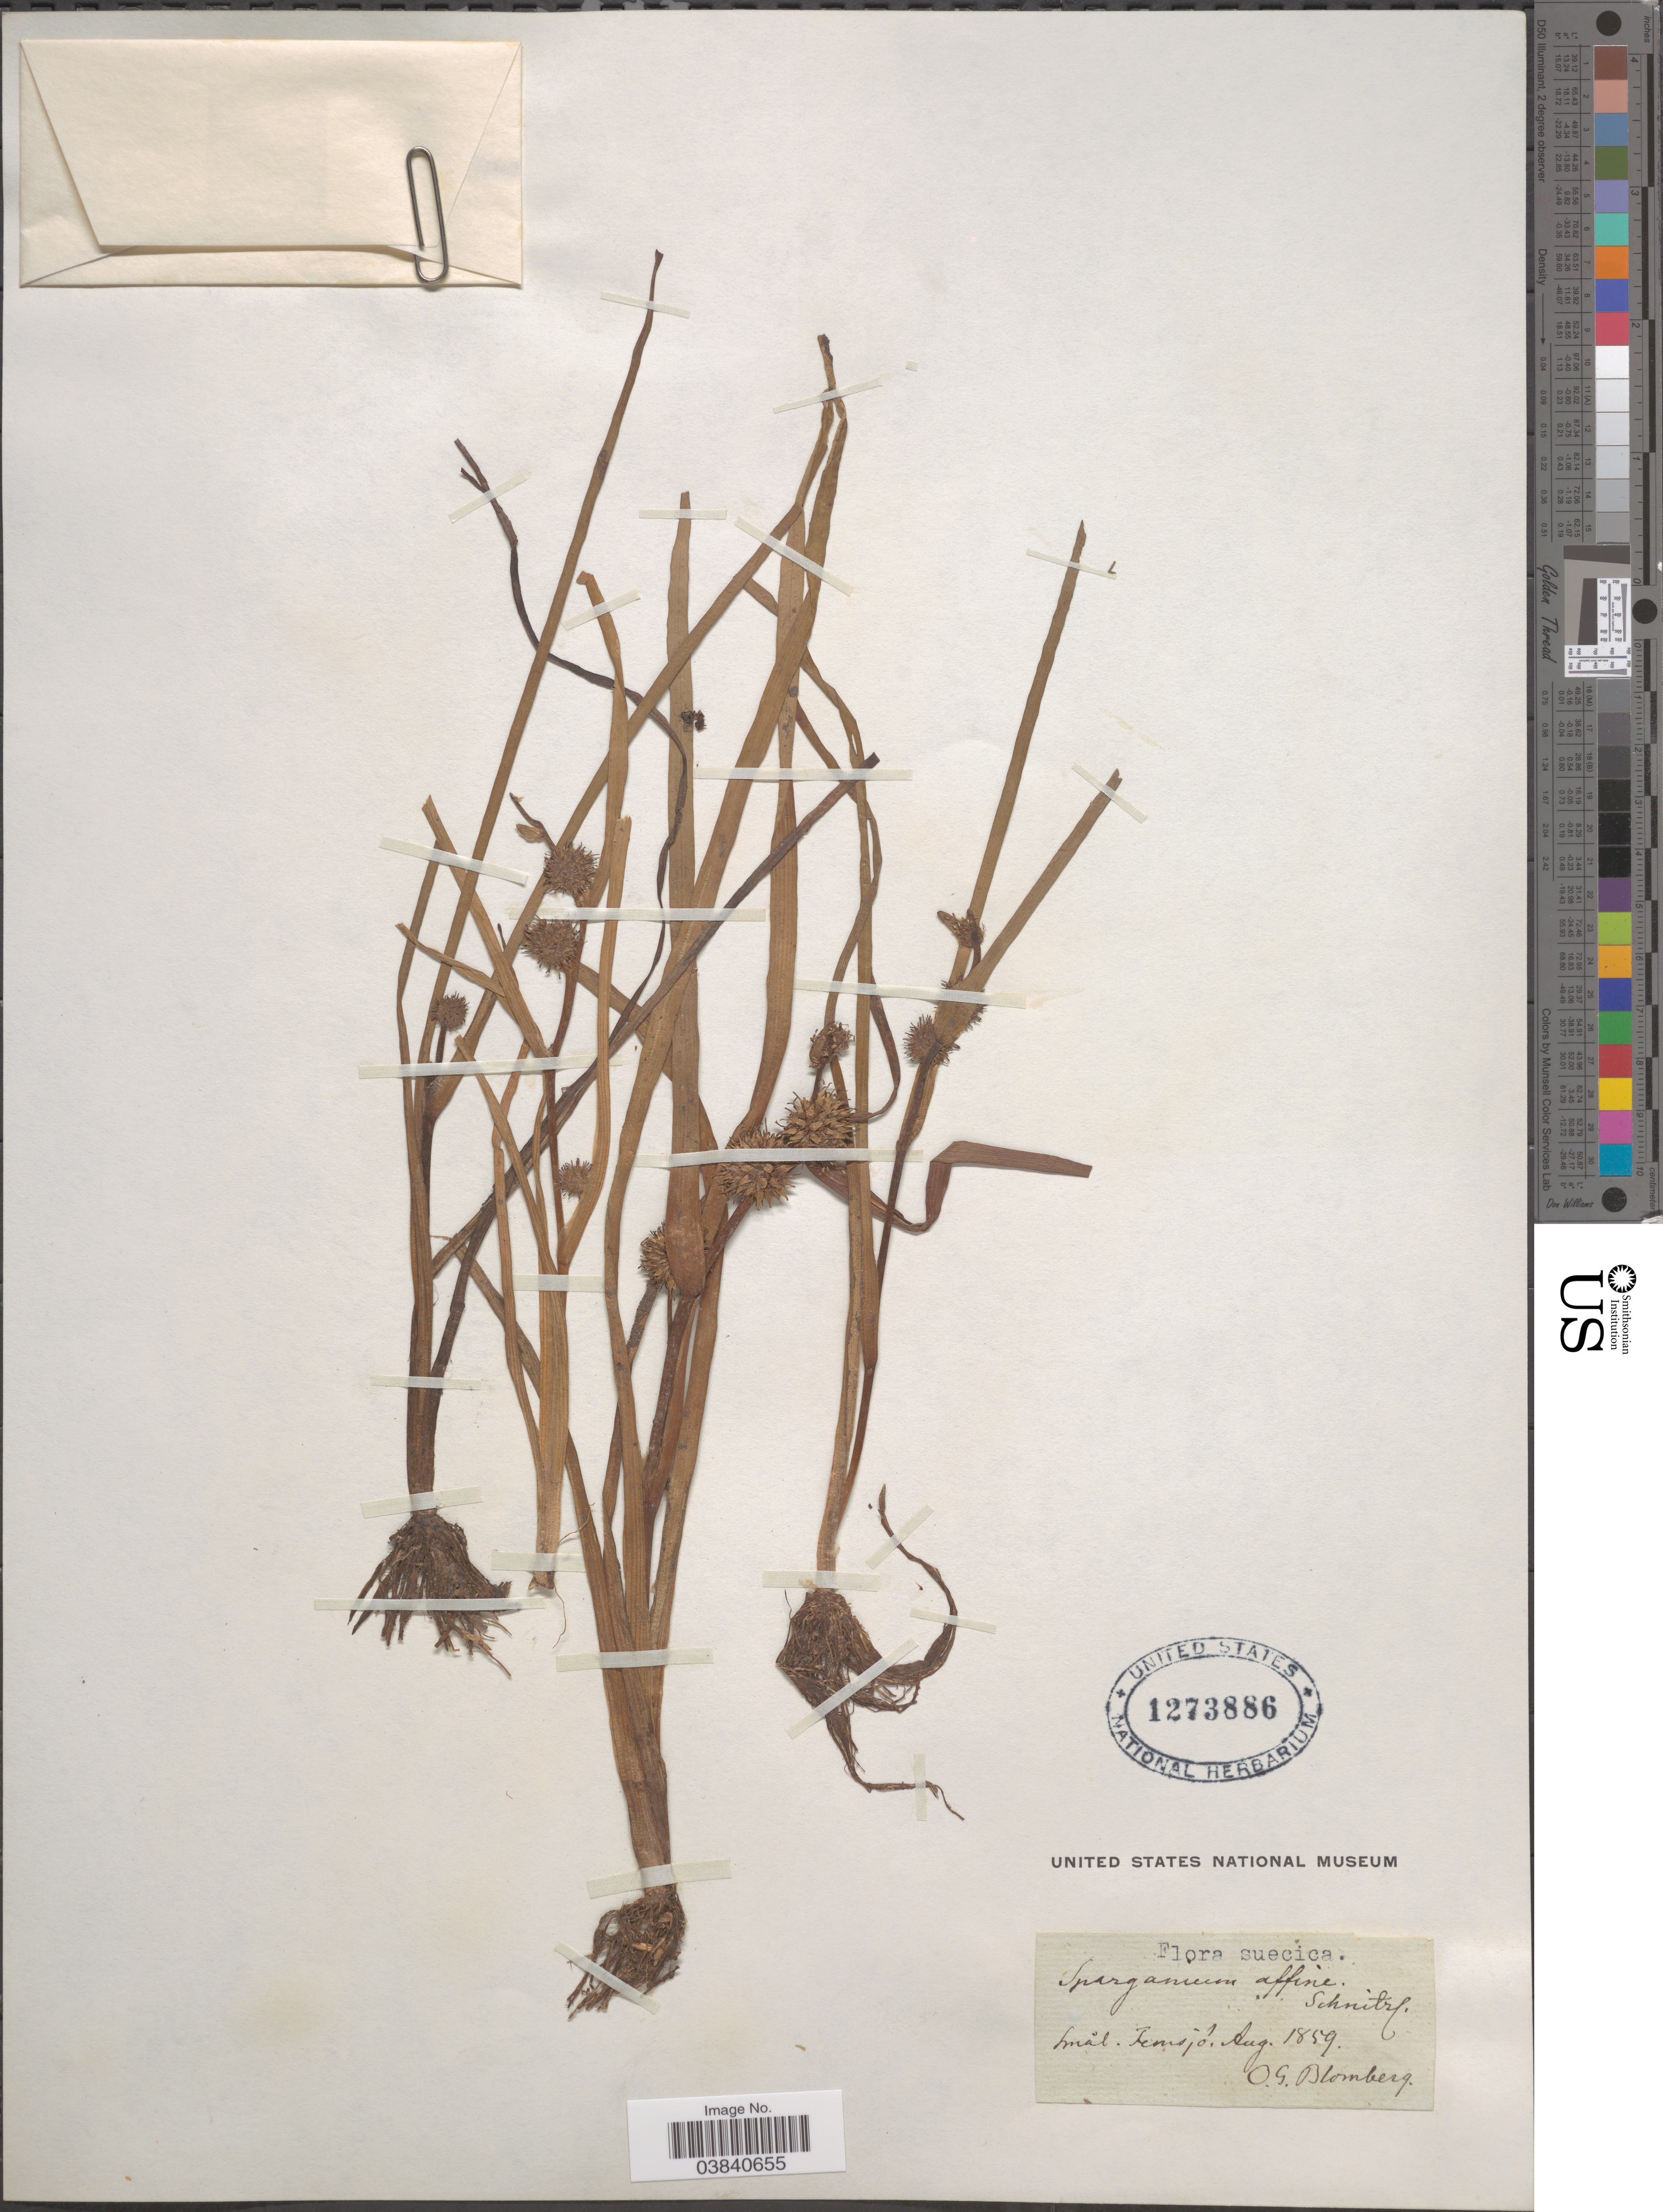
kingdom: Plantae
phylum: Tracheophyta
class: Liliopsida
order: Poales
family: Typhaceae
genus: Sparganium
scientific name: Sparganium affine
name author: Schnizl.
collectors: O. G. Blomberg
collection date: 1859-08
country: Sweden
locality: Suecica. Hnål. Tennsjö.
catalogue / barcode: US 1273886